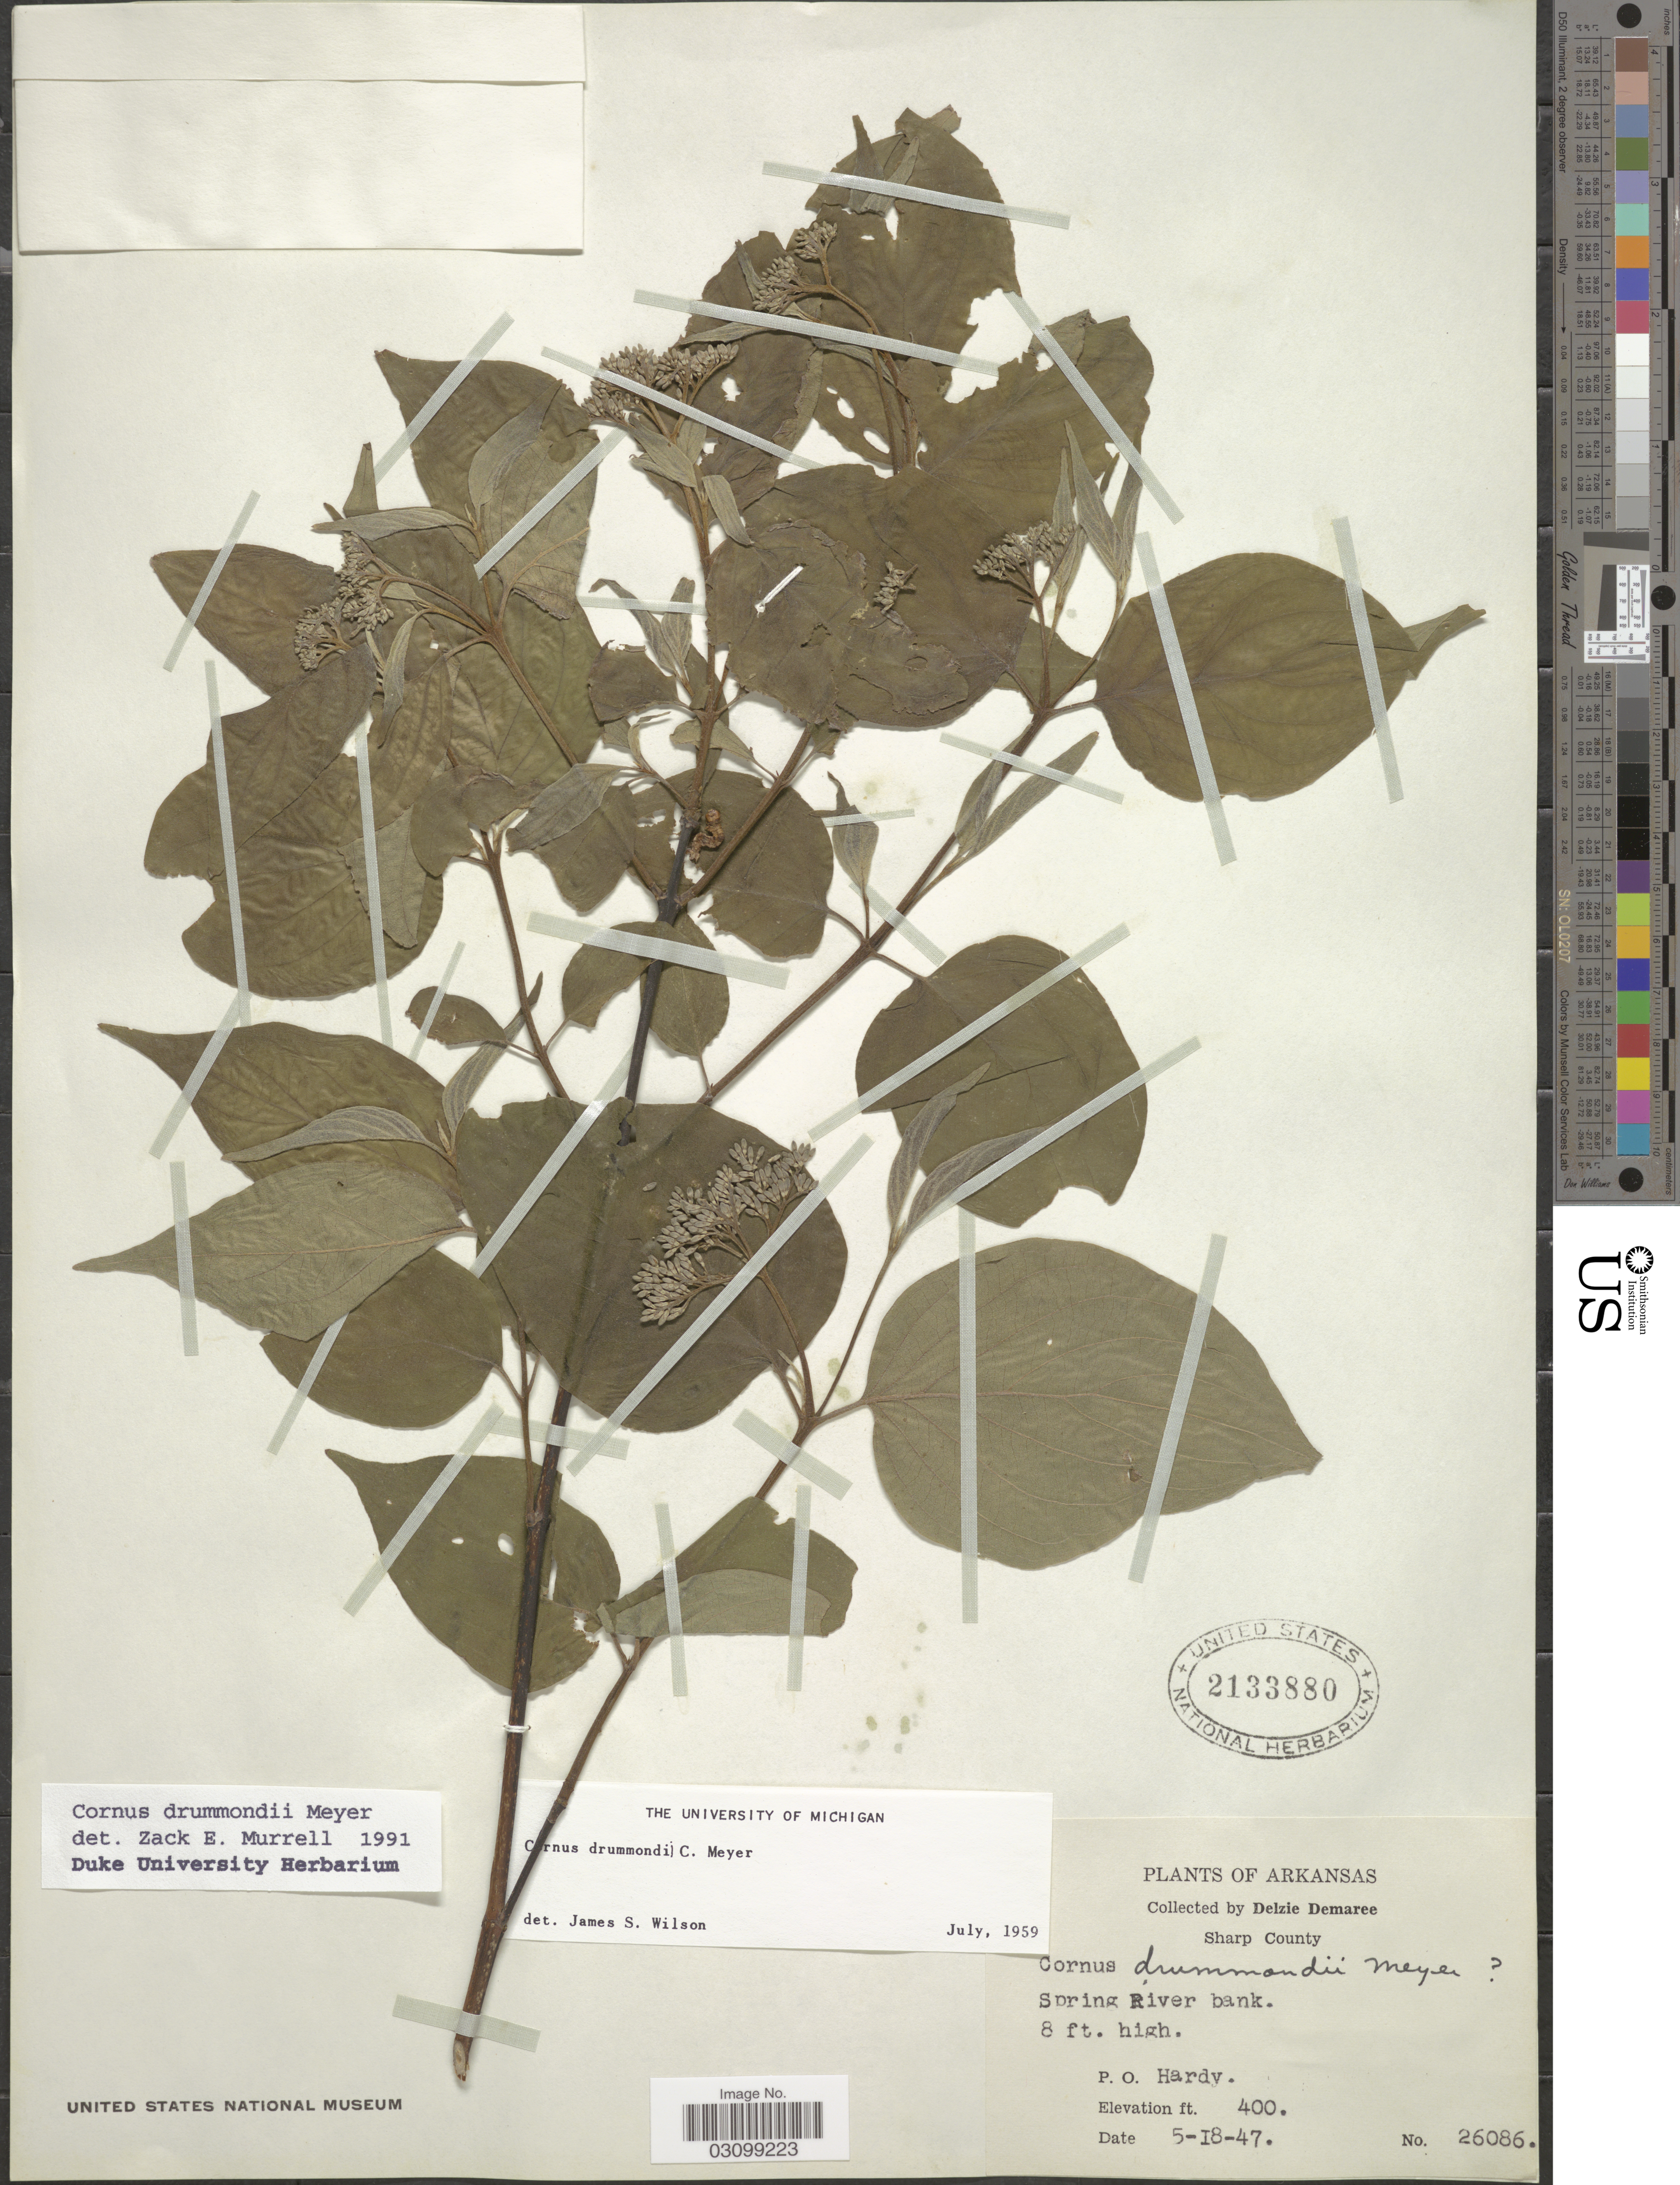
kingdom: Plantae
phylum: Tracheophyta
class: Magnoliopsida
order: Cornales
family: Cornaceae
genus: Cornus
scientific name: Cornus drummondii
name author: C.A. Mey.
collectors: D. Demaree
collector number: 26086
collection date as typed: Transcribed d/m/y: 18/5/47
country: United States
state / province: Arkansas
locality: Sharp County. Spring River bank. P.O. Hardy.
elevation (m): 122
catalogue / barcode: US 2133880